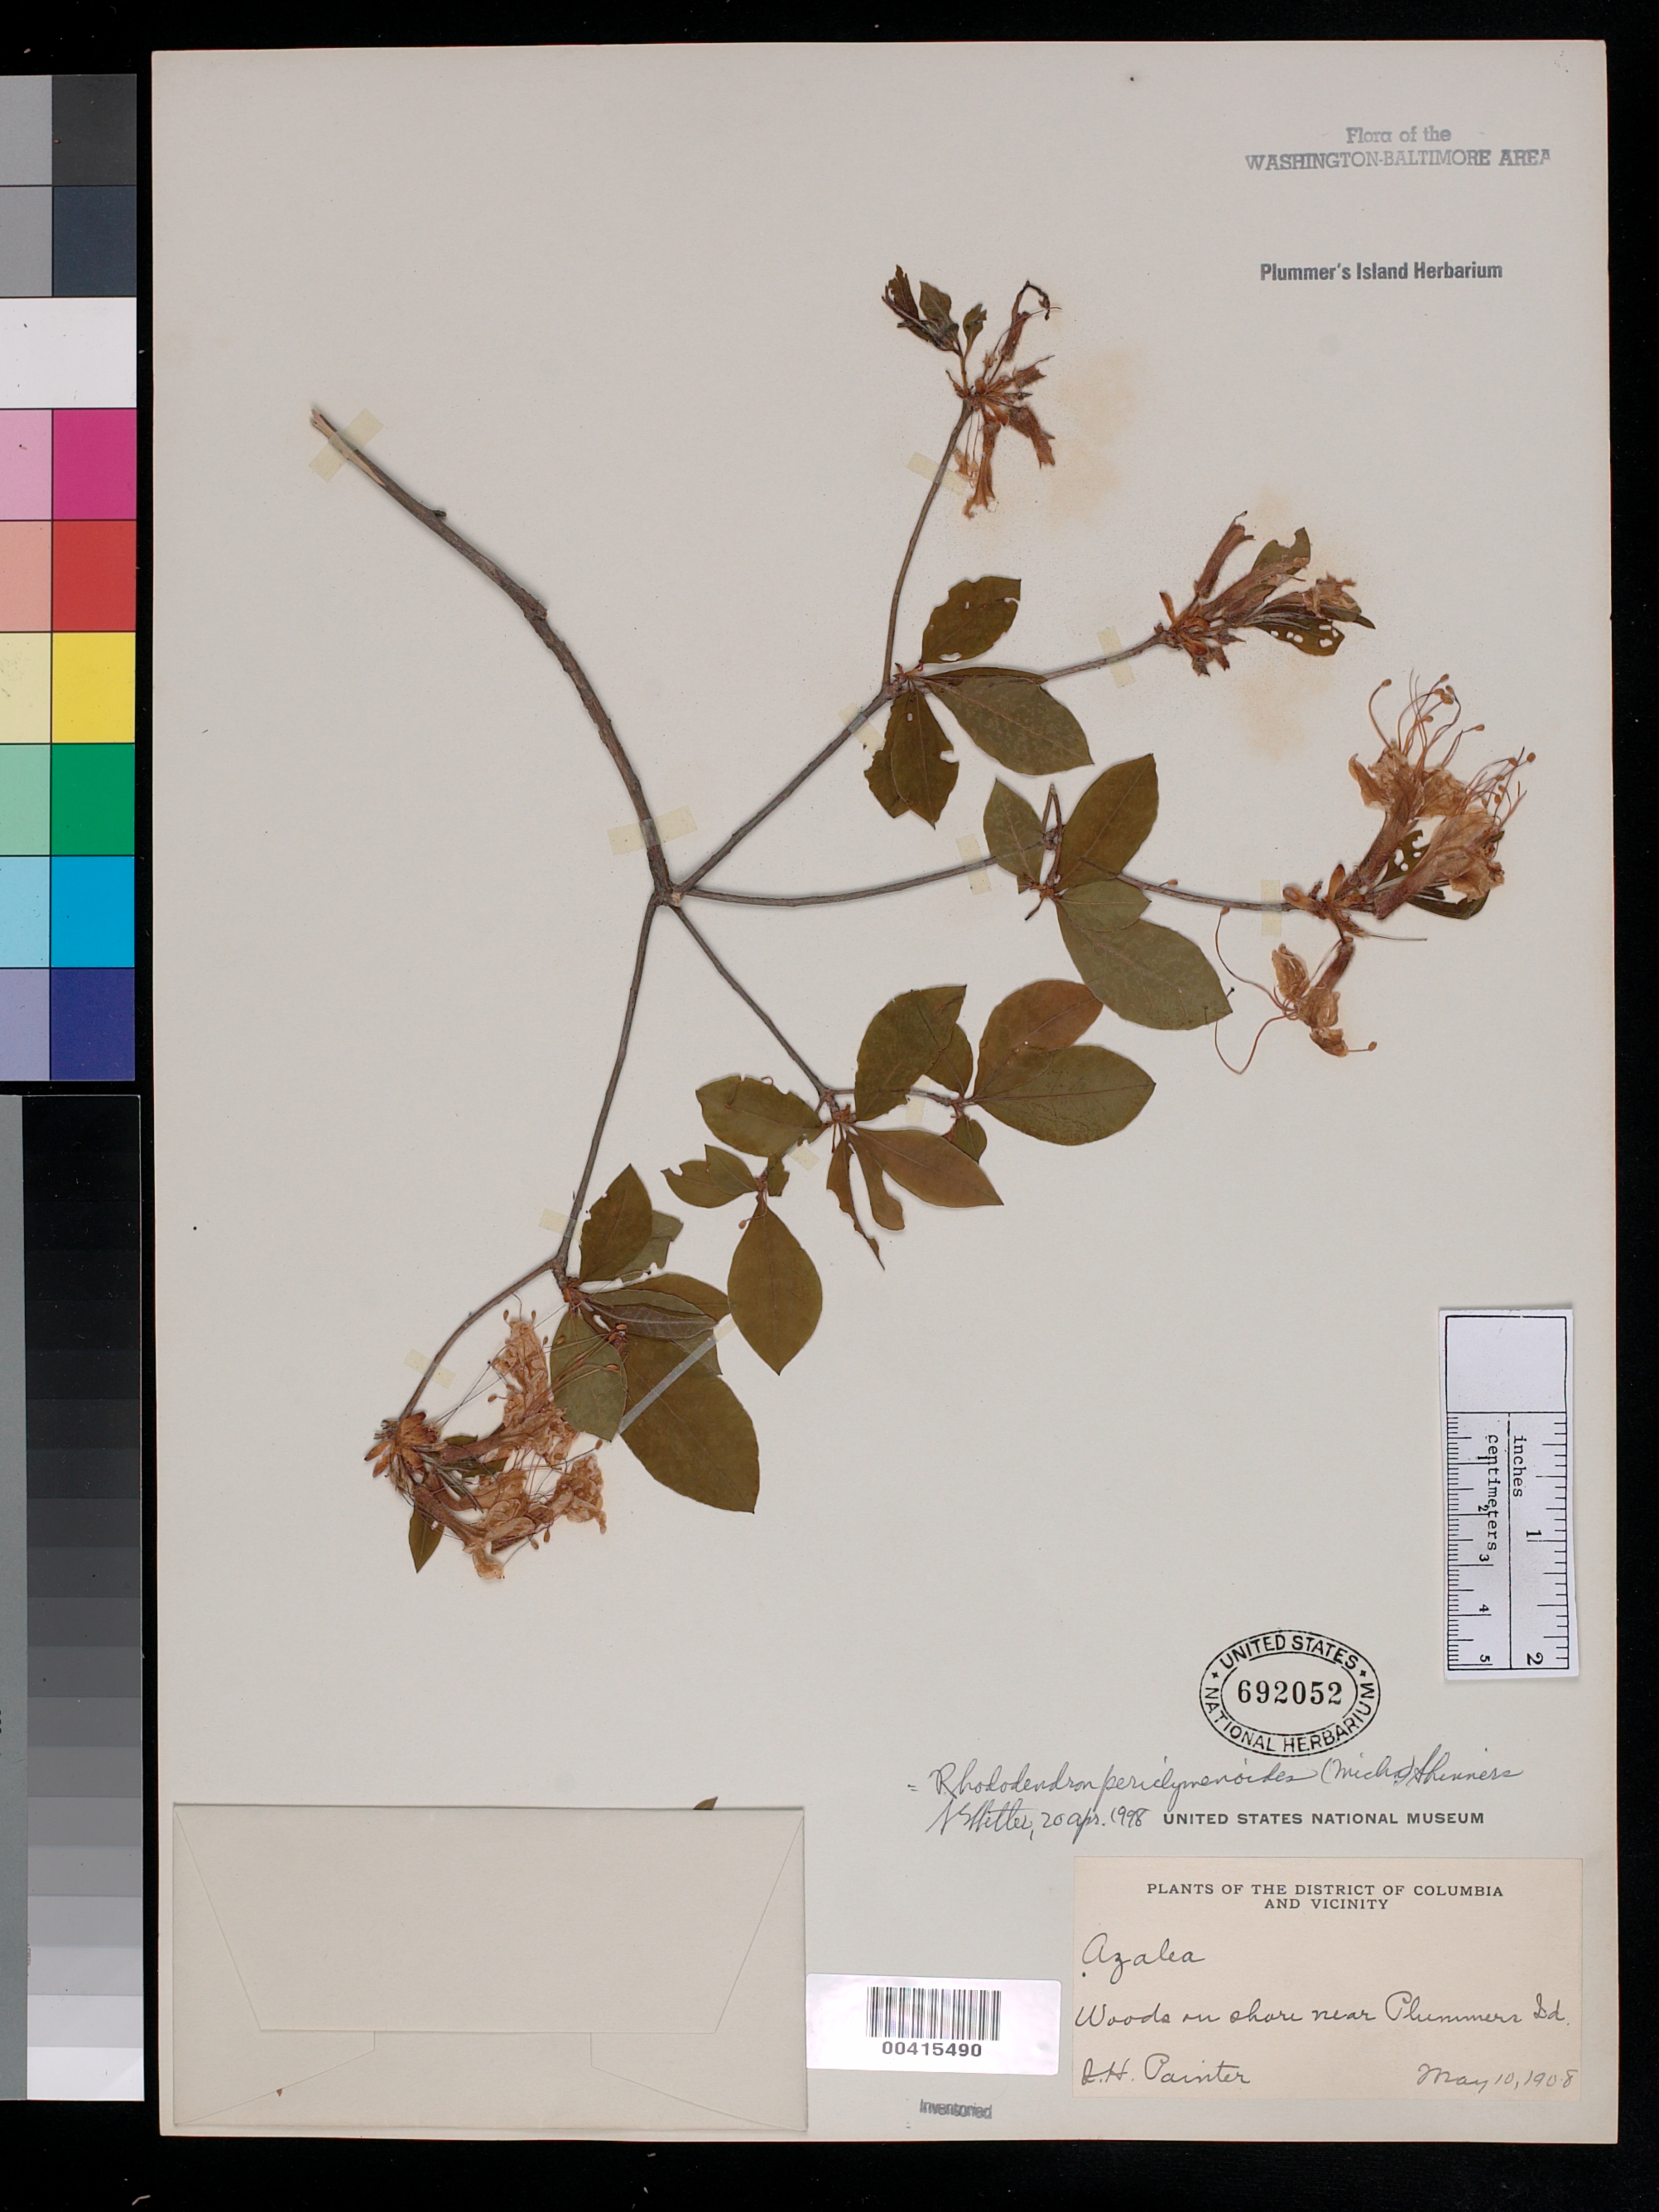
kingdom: Plantae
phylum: Tracheophyta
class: Magnoliopsida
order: Ericales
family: Ericaceae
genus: Rhododendron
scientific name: Rhododendron periclymenoides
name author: (Michx.) Shinners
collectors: J. H. Painter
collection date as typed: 10 May 1908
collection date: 1908-05-10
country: United States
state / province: Maryland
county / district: Montgomery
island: Plummers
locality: Plummer's Island; on shore Plummers Island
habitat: Woods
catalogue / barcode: US 692052